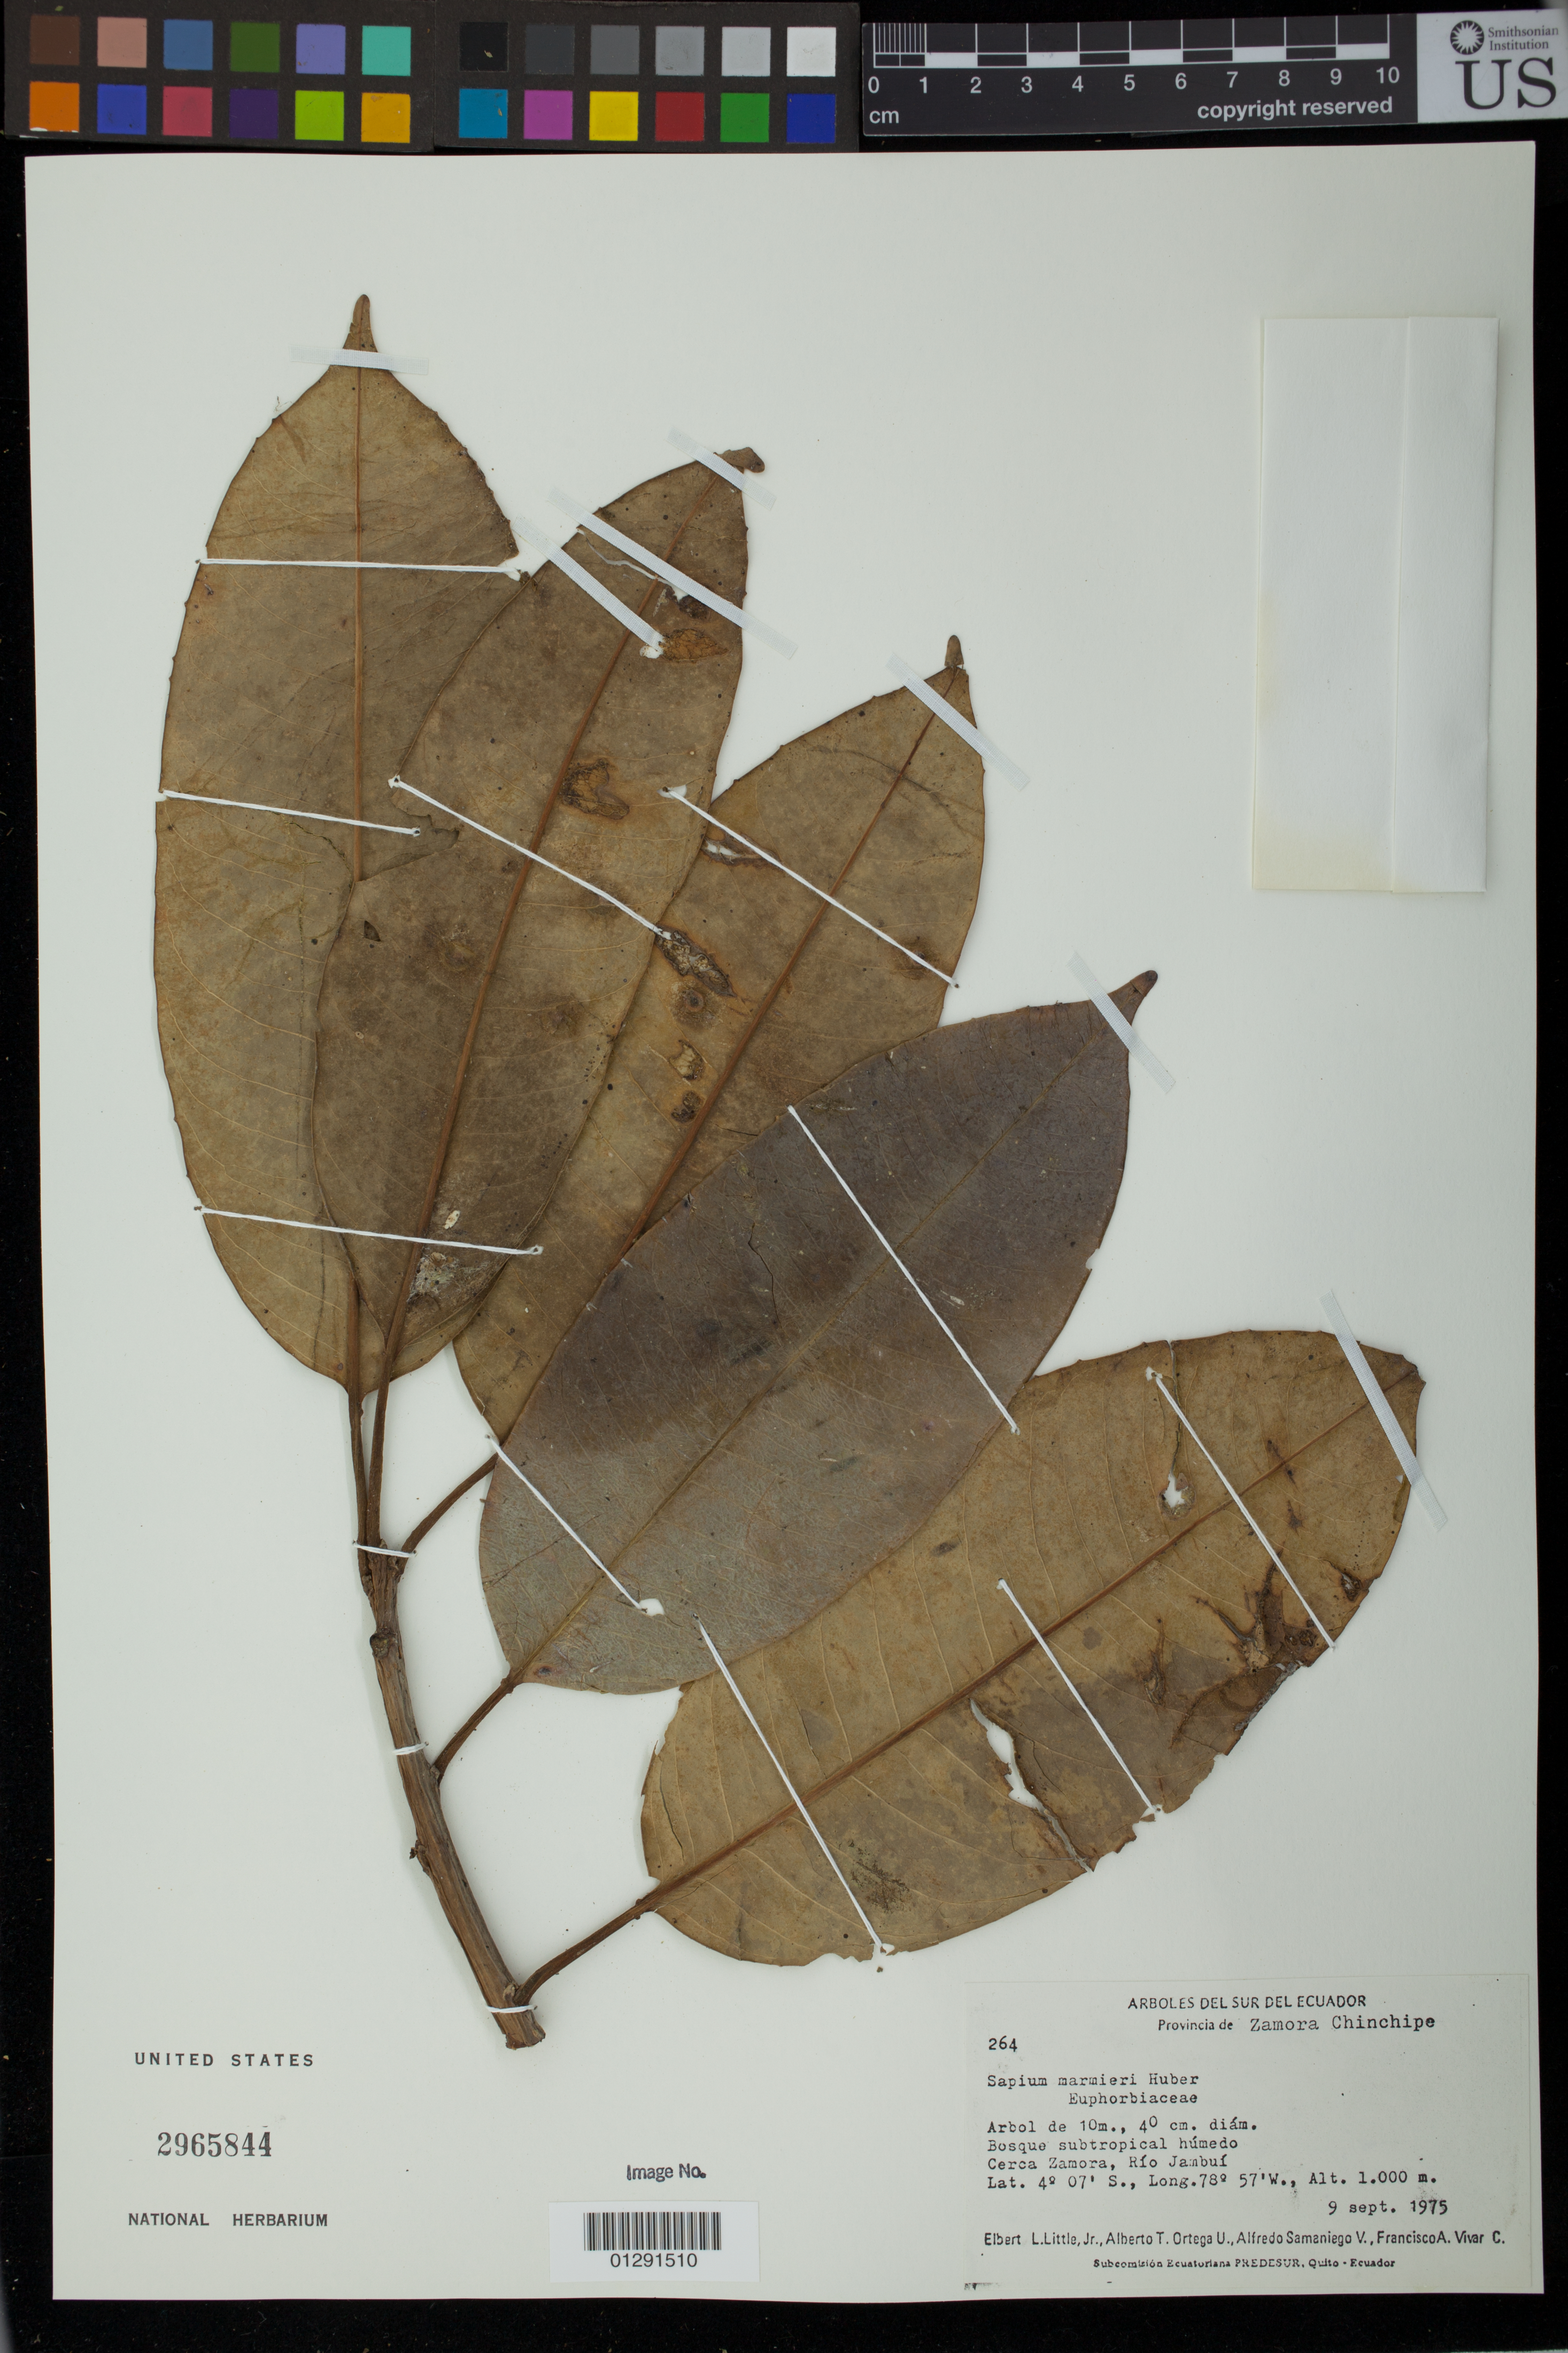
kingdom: Plantae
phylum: Tracheophyta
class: Magnoliopsida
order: Malpighiales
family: Euphorbiaceae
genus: Sapium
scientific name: Sapium marmieri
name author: Huber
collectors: E. L. Little, A. T. Ortega U., A. V. Samaniego & F. A. Vivar C.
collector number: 264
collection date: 1975-09-09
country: Ecuador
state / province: Zamora-Chinchipe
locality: Estacion Experimental "El Padmi", 52 kilometers NE of Zamora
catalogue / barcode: US 2965844